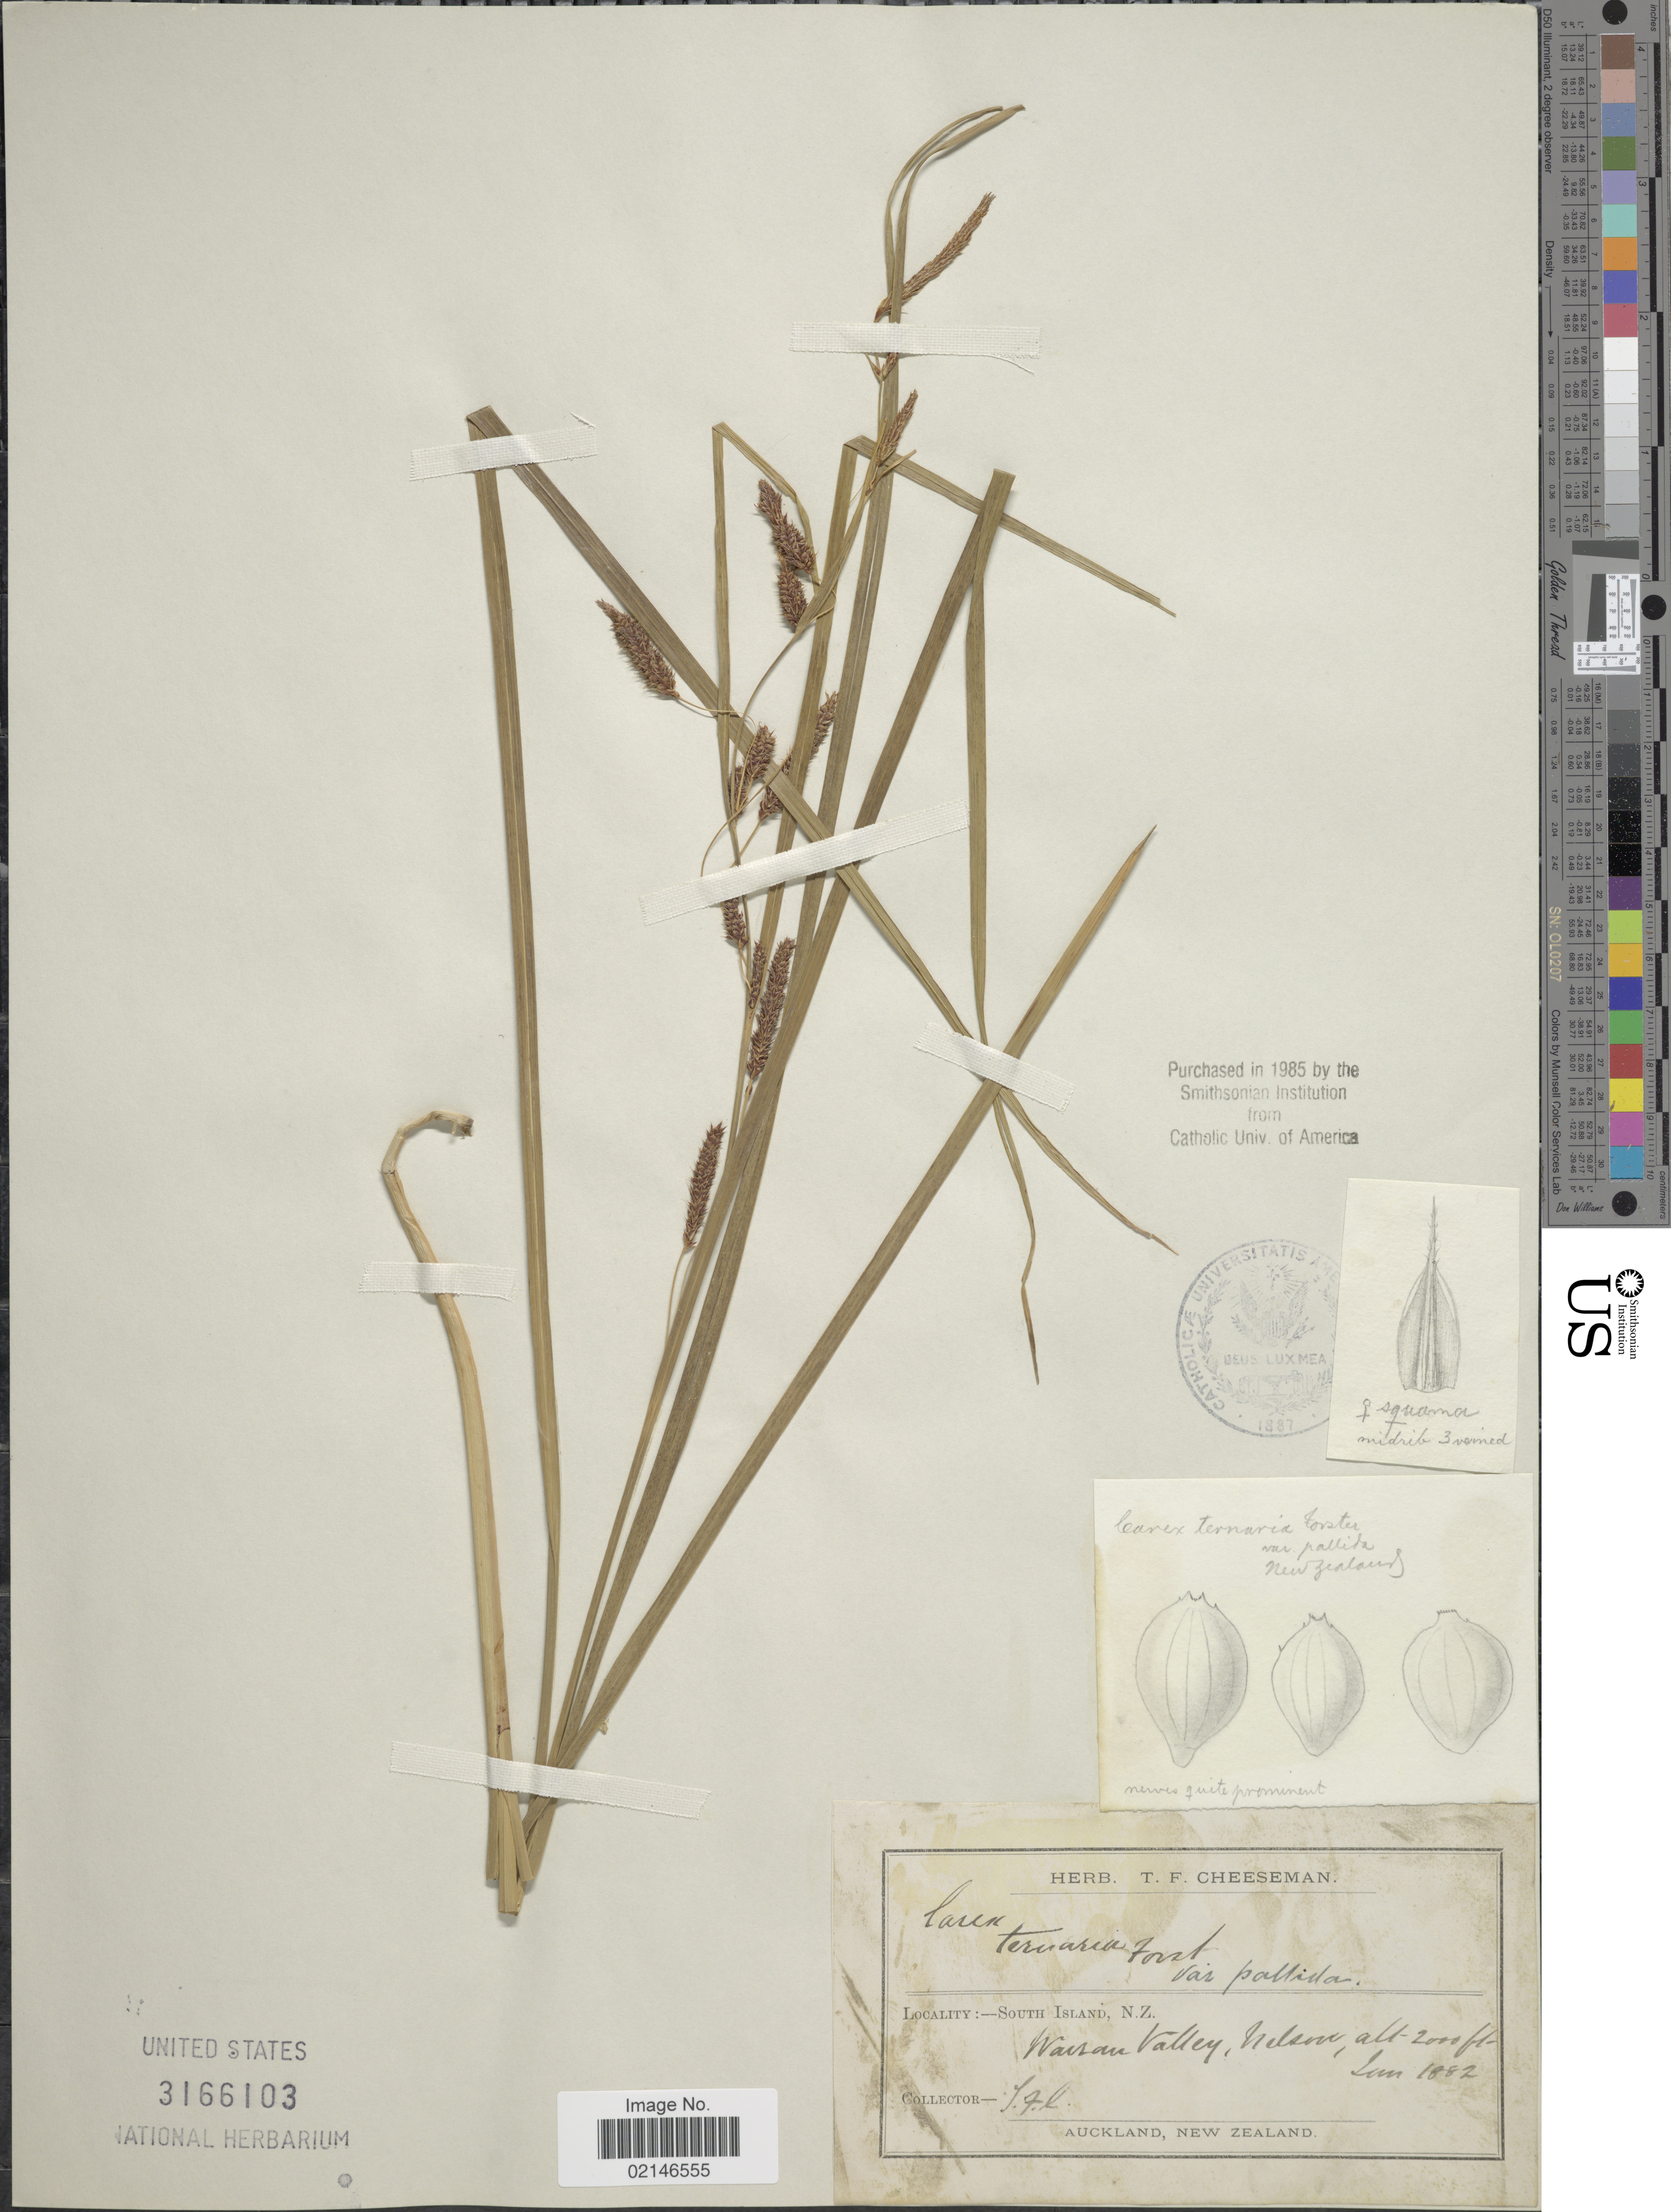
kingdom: Plantae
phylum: Tracheophyta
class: Liliopsida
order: Poales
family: Cyperaceae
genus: Carex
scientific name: Carex geminata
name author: Schkuhr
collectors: T. F. Cheeseman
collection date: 1882-06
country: New Zealand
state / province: Nelson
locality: South Island, Wairau Valley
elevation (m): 610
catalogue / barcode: US 3166103